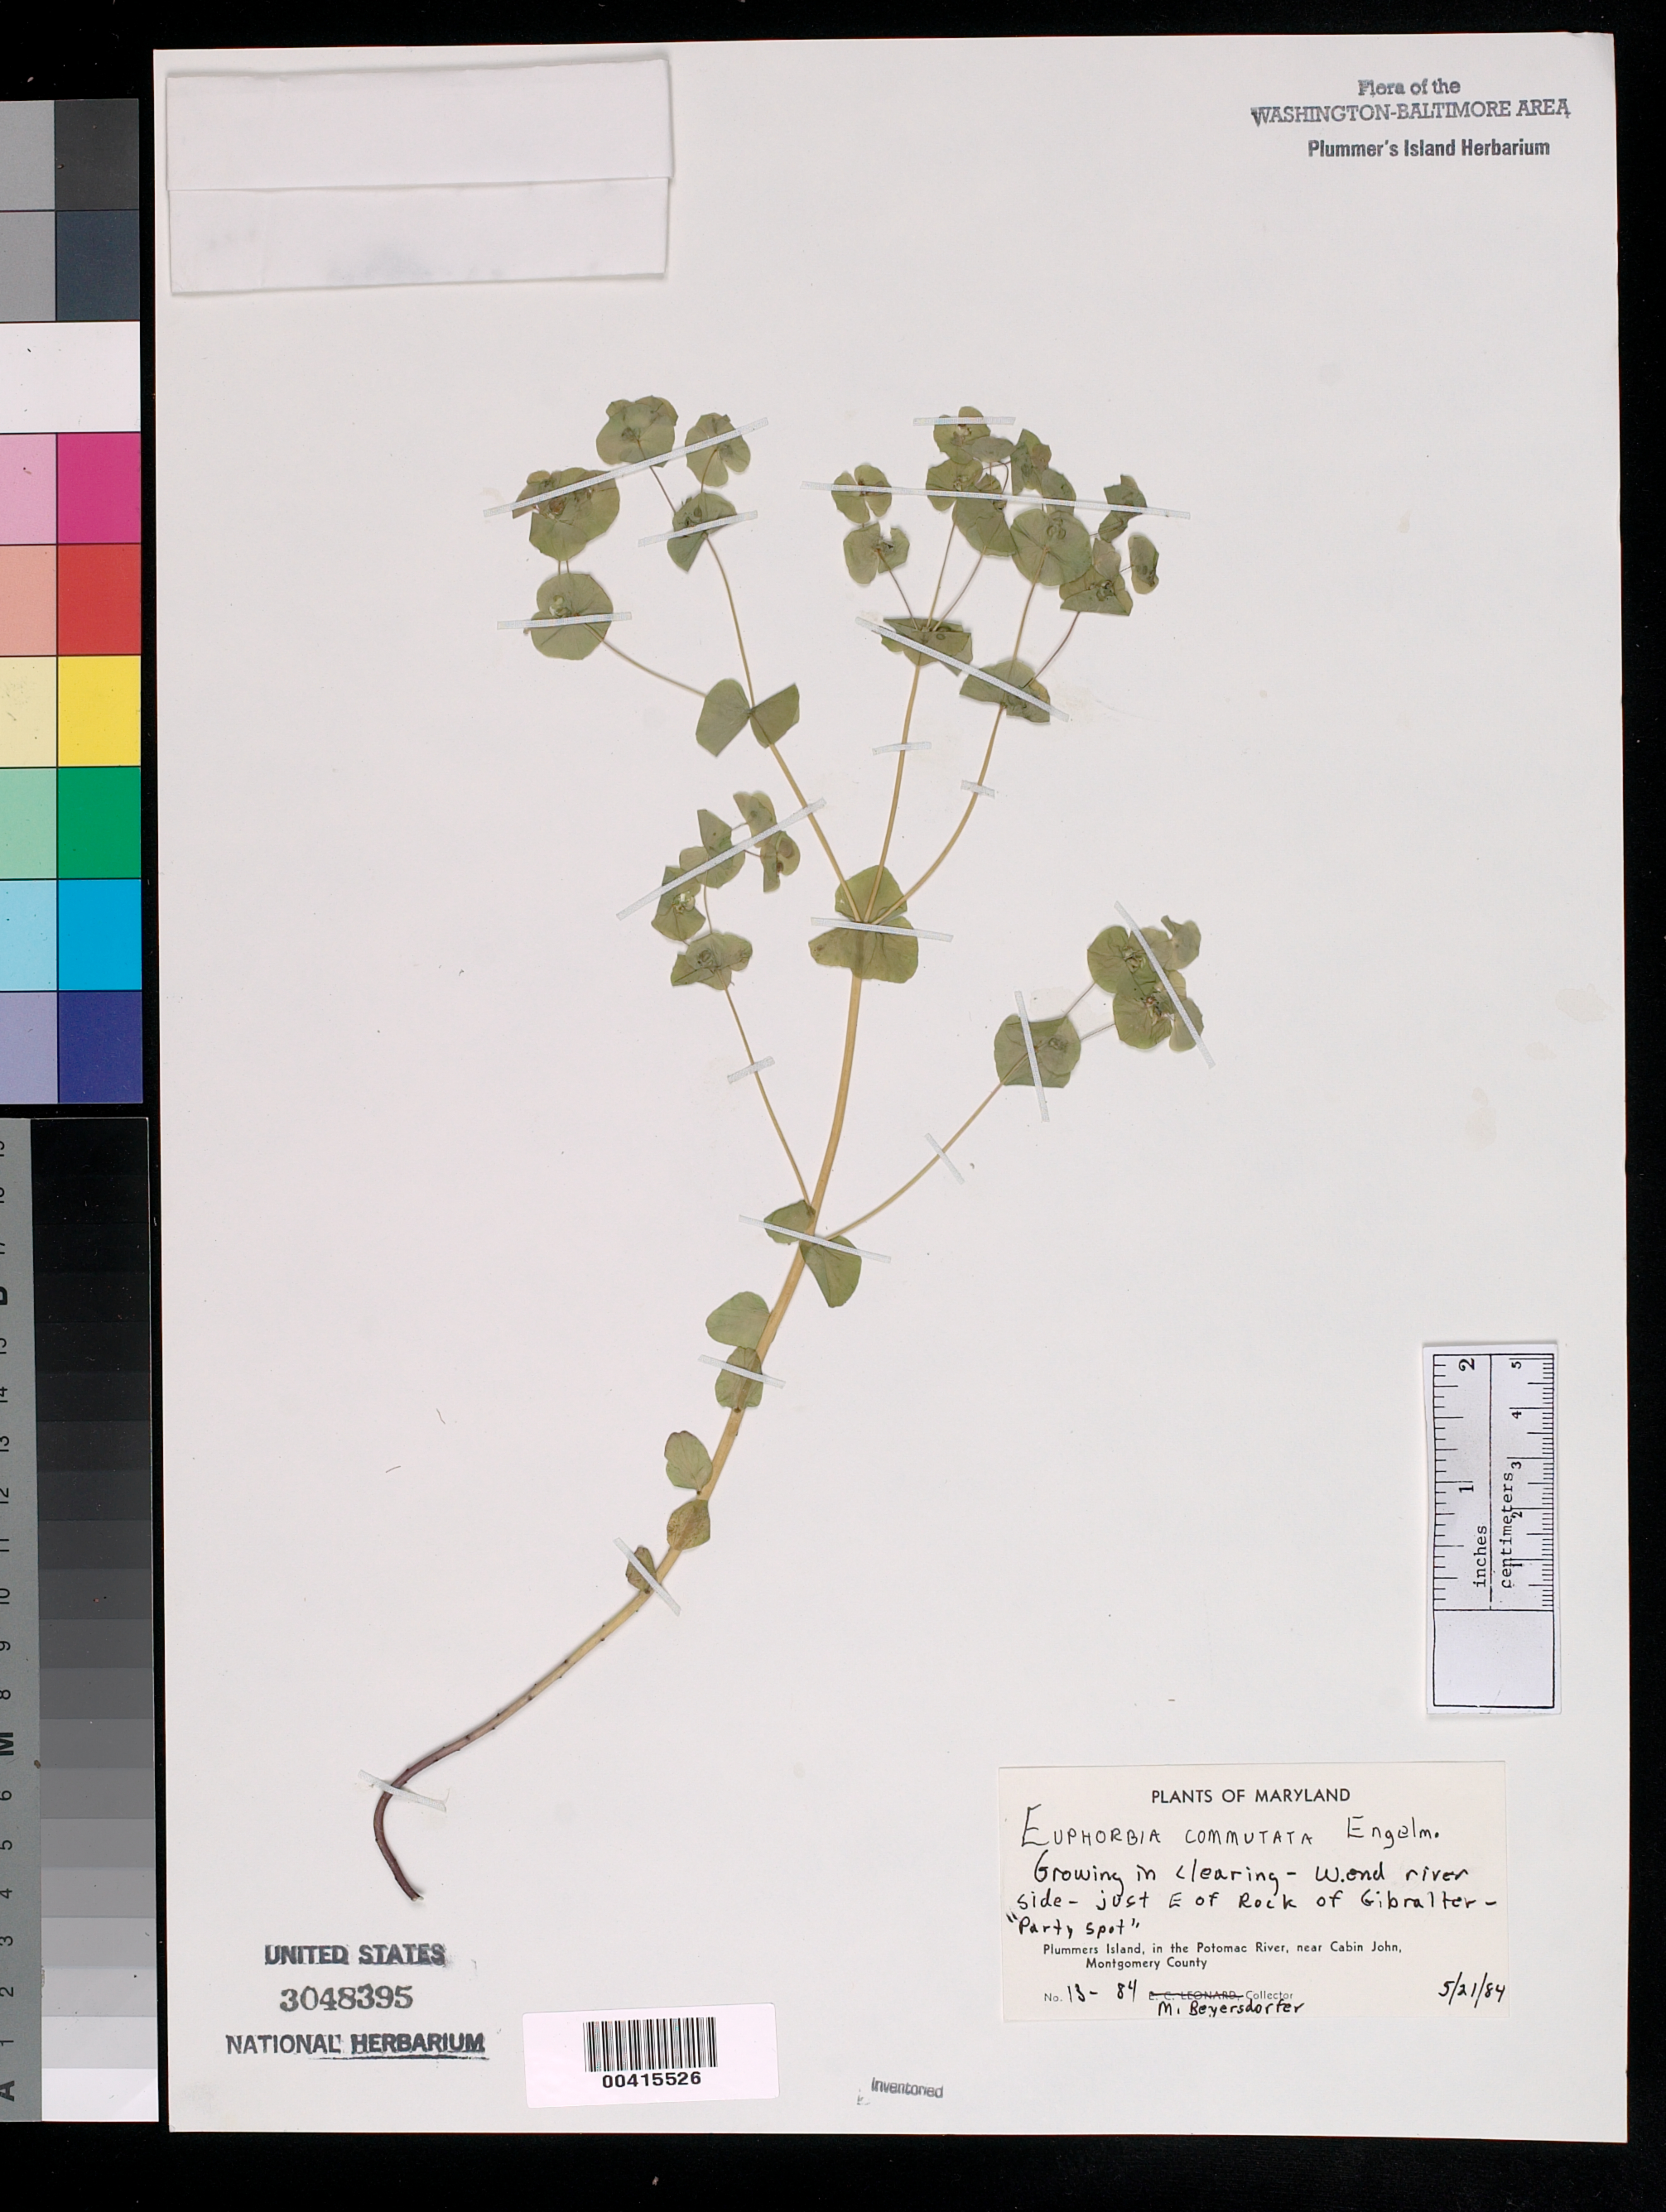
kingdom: Plantae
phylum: Tracheophyta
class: Magnoliopsida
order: Malpighiales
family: Euphorbiaceae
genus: Euphorbia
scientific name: Euphorbia commutata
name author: Engelm. ex A. Gray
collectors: M. Beyersdorfer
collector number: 13-84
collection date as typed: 21 May 1984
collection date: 1984-05-21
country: United States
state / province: Maryland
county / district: Montgomery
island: Plummers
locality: Plummer's Island; west end river side. Just east of Rock of Gibraltar. "Party spot" C. & O. Canal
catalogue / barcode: US 3048395